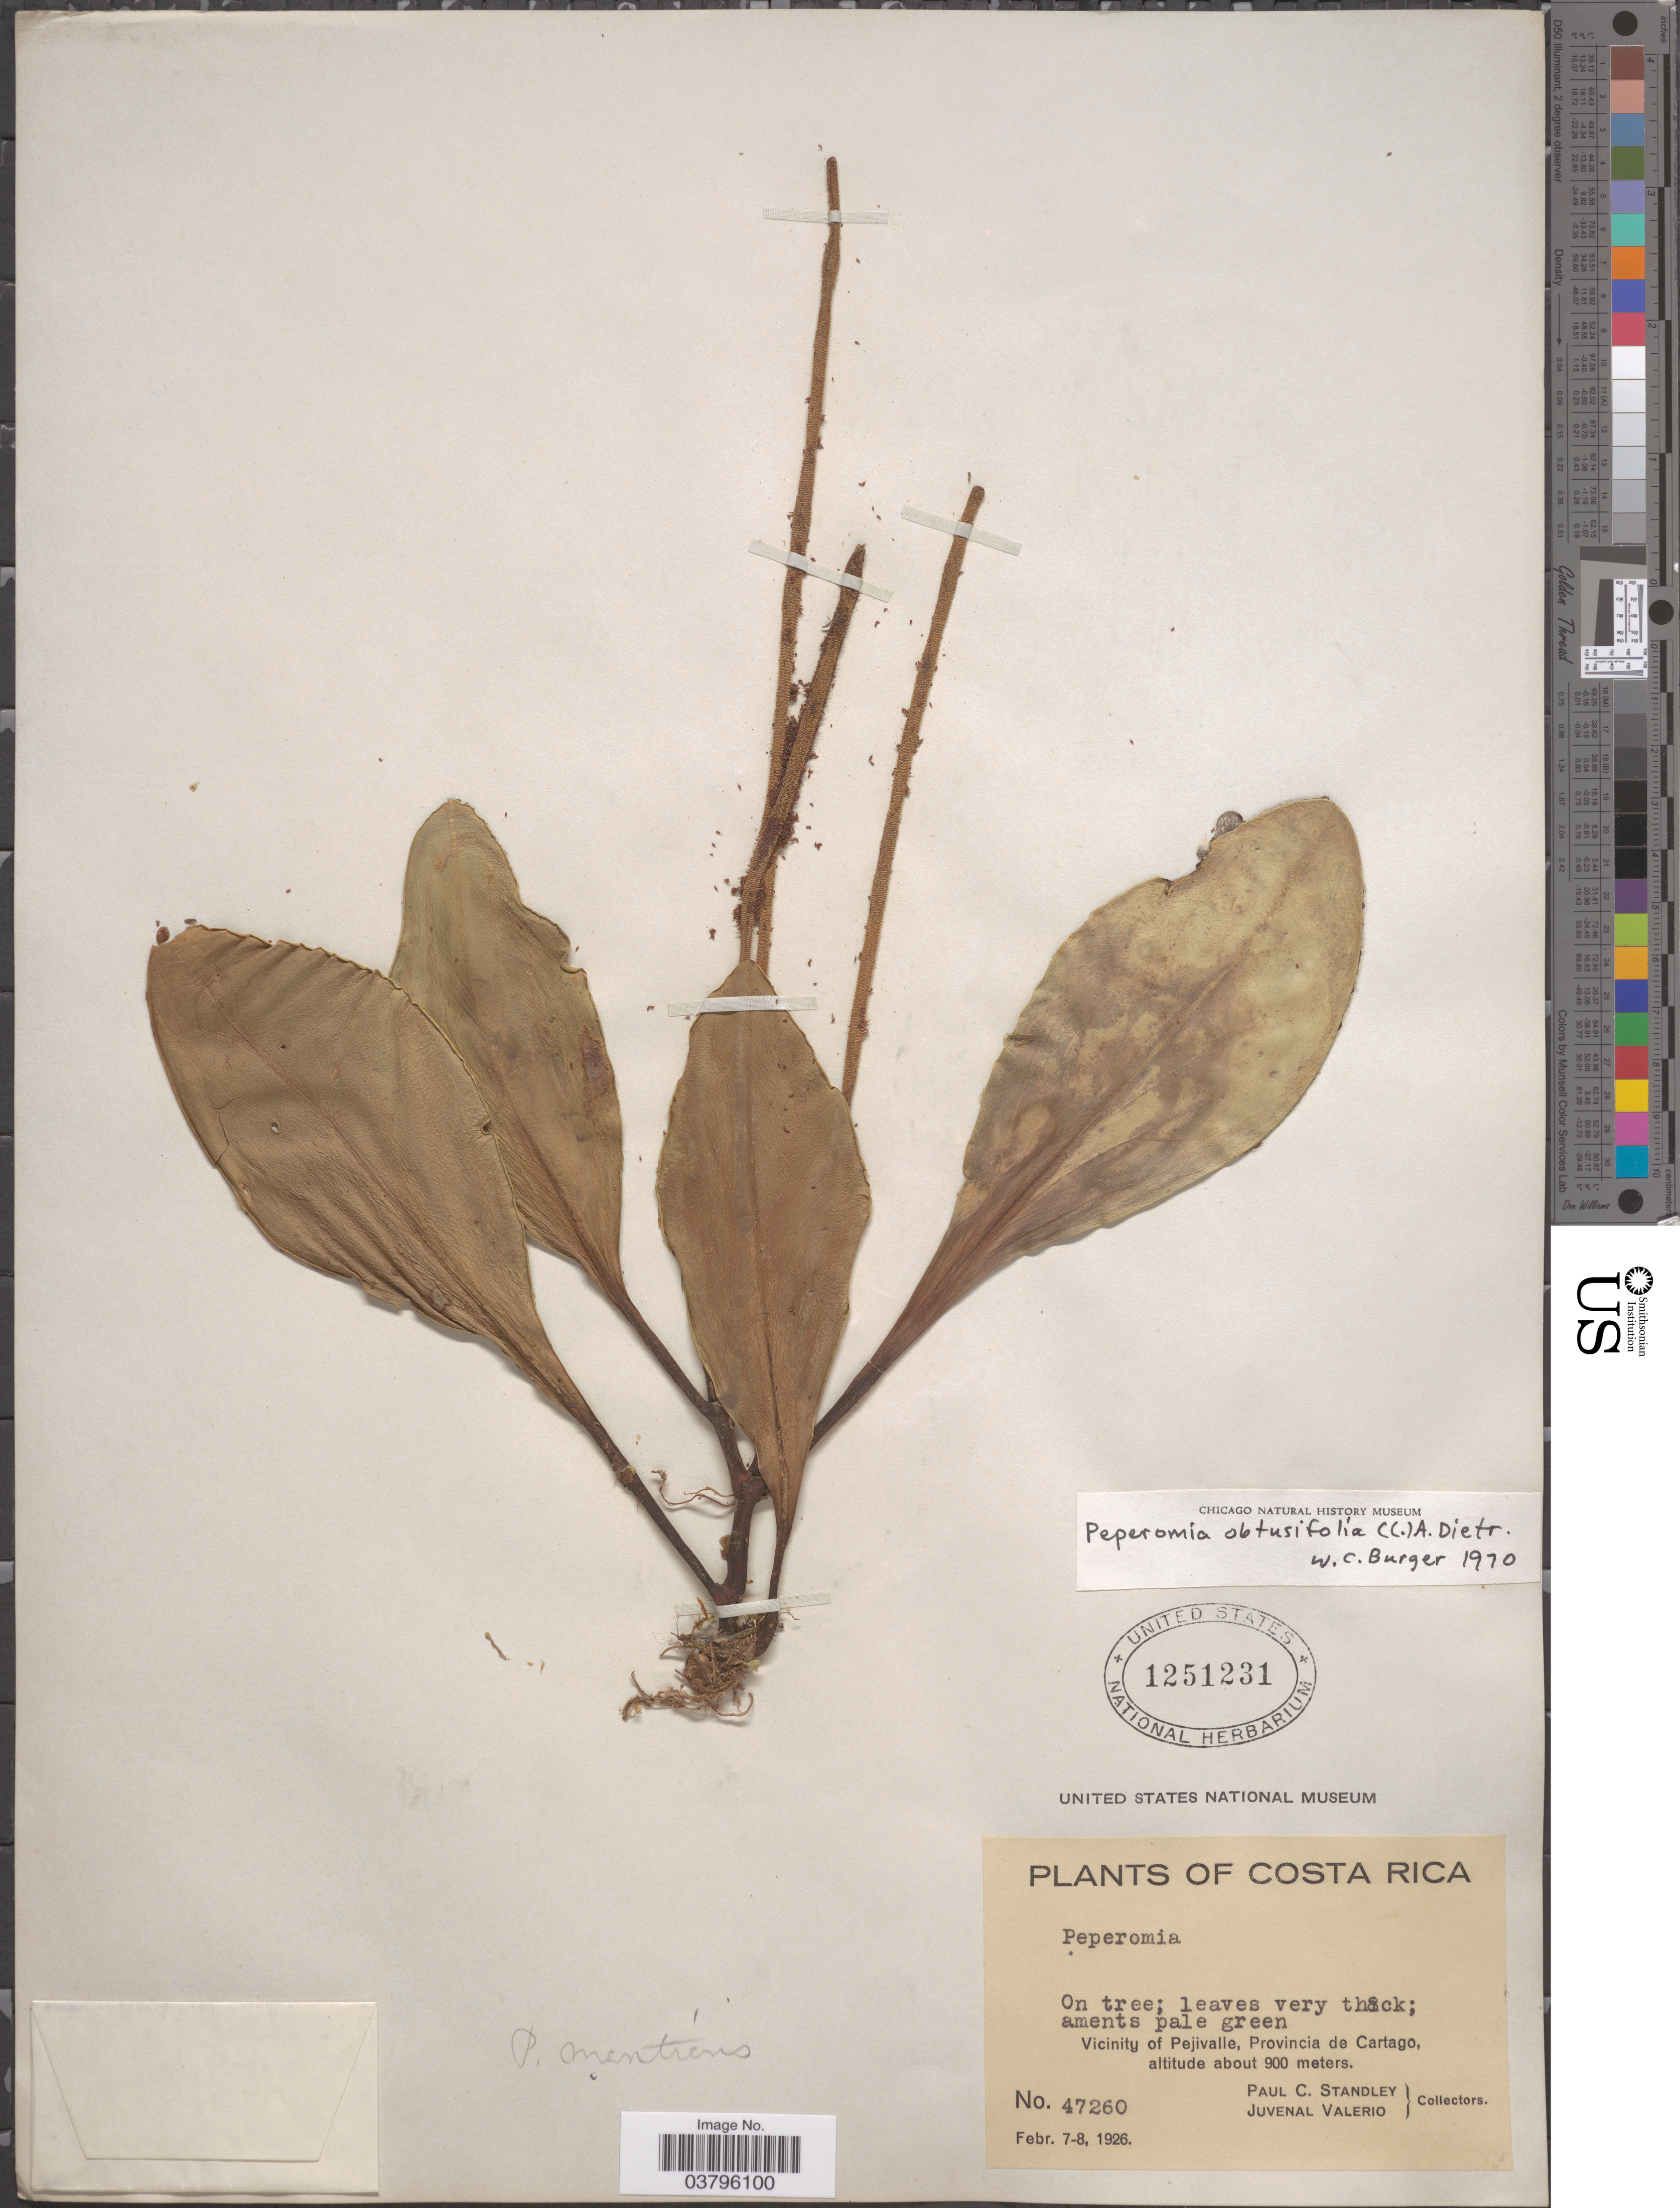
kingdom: Plantae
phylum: Tracheophyta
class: Magnoliopsida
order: Piperales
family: Piperaceae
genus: Peperomia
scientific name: Peperomia obtusifolia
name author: (L.) A. Dietr.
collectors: P. C. Standley & J. Valerio R.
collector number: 47260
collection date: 1926-02-07/1926-02-08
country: Costa Rica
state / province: Cartago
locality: Vicinity of Pejivalle.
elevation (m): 900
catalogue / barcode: US 1251231